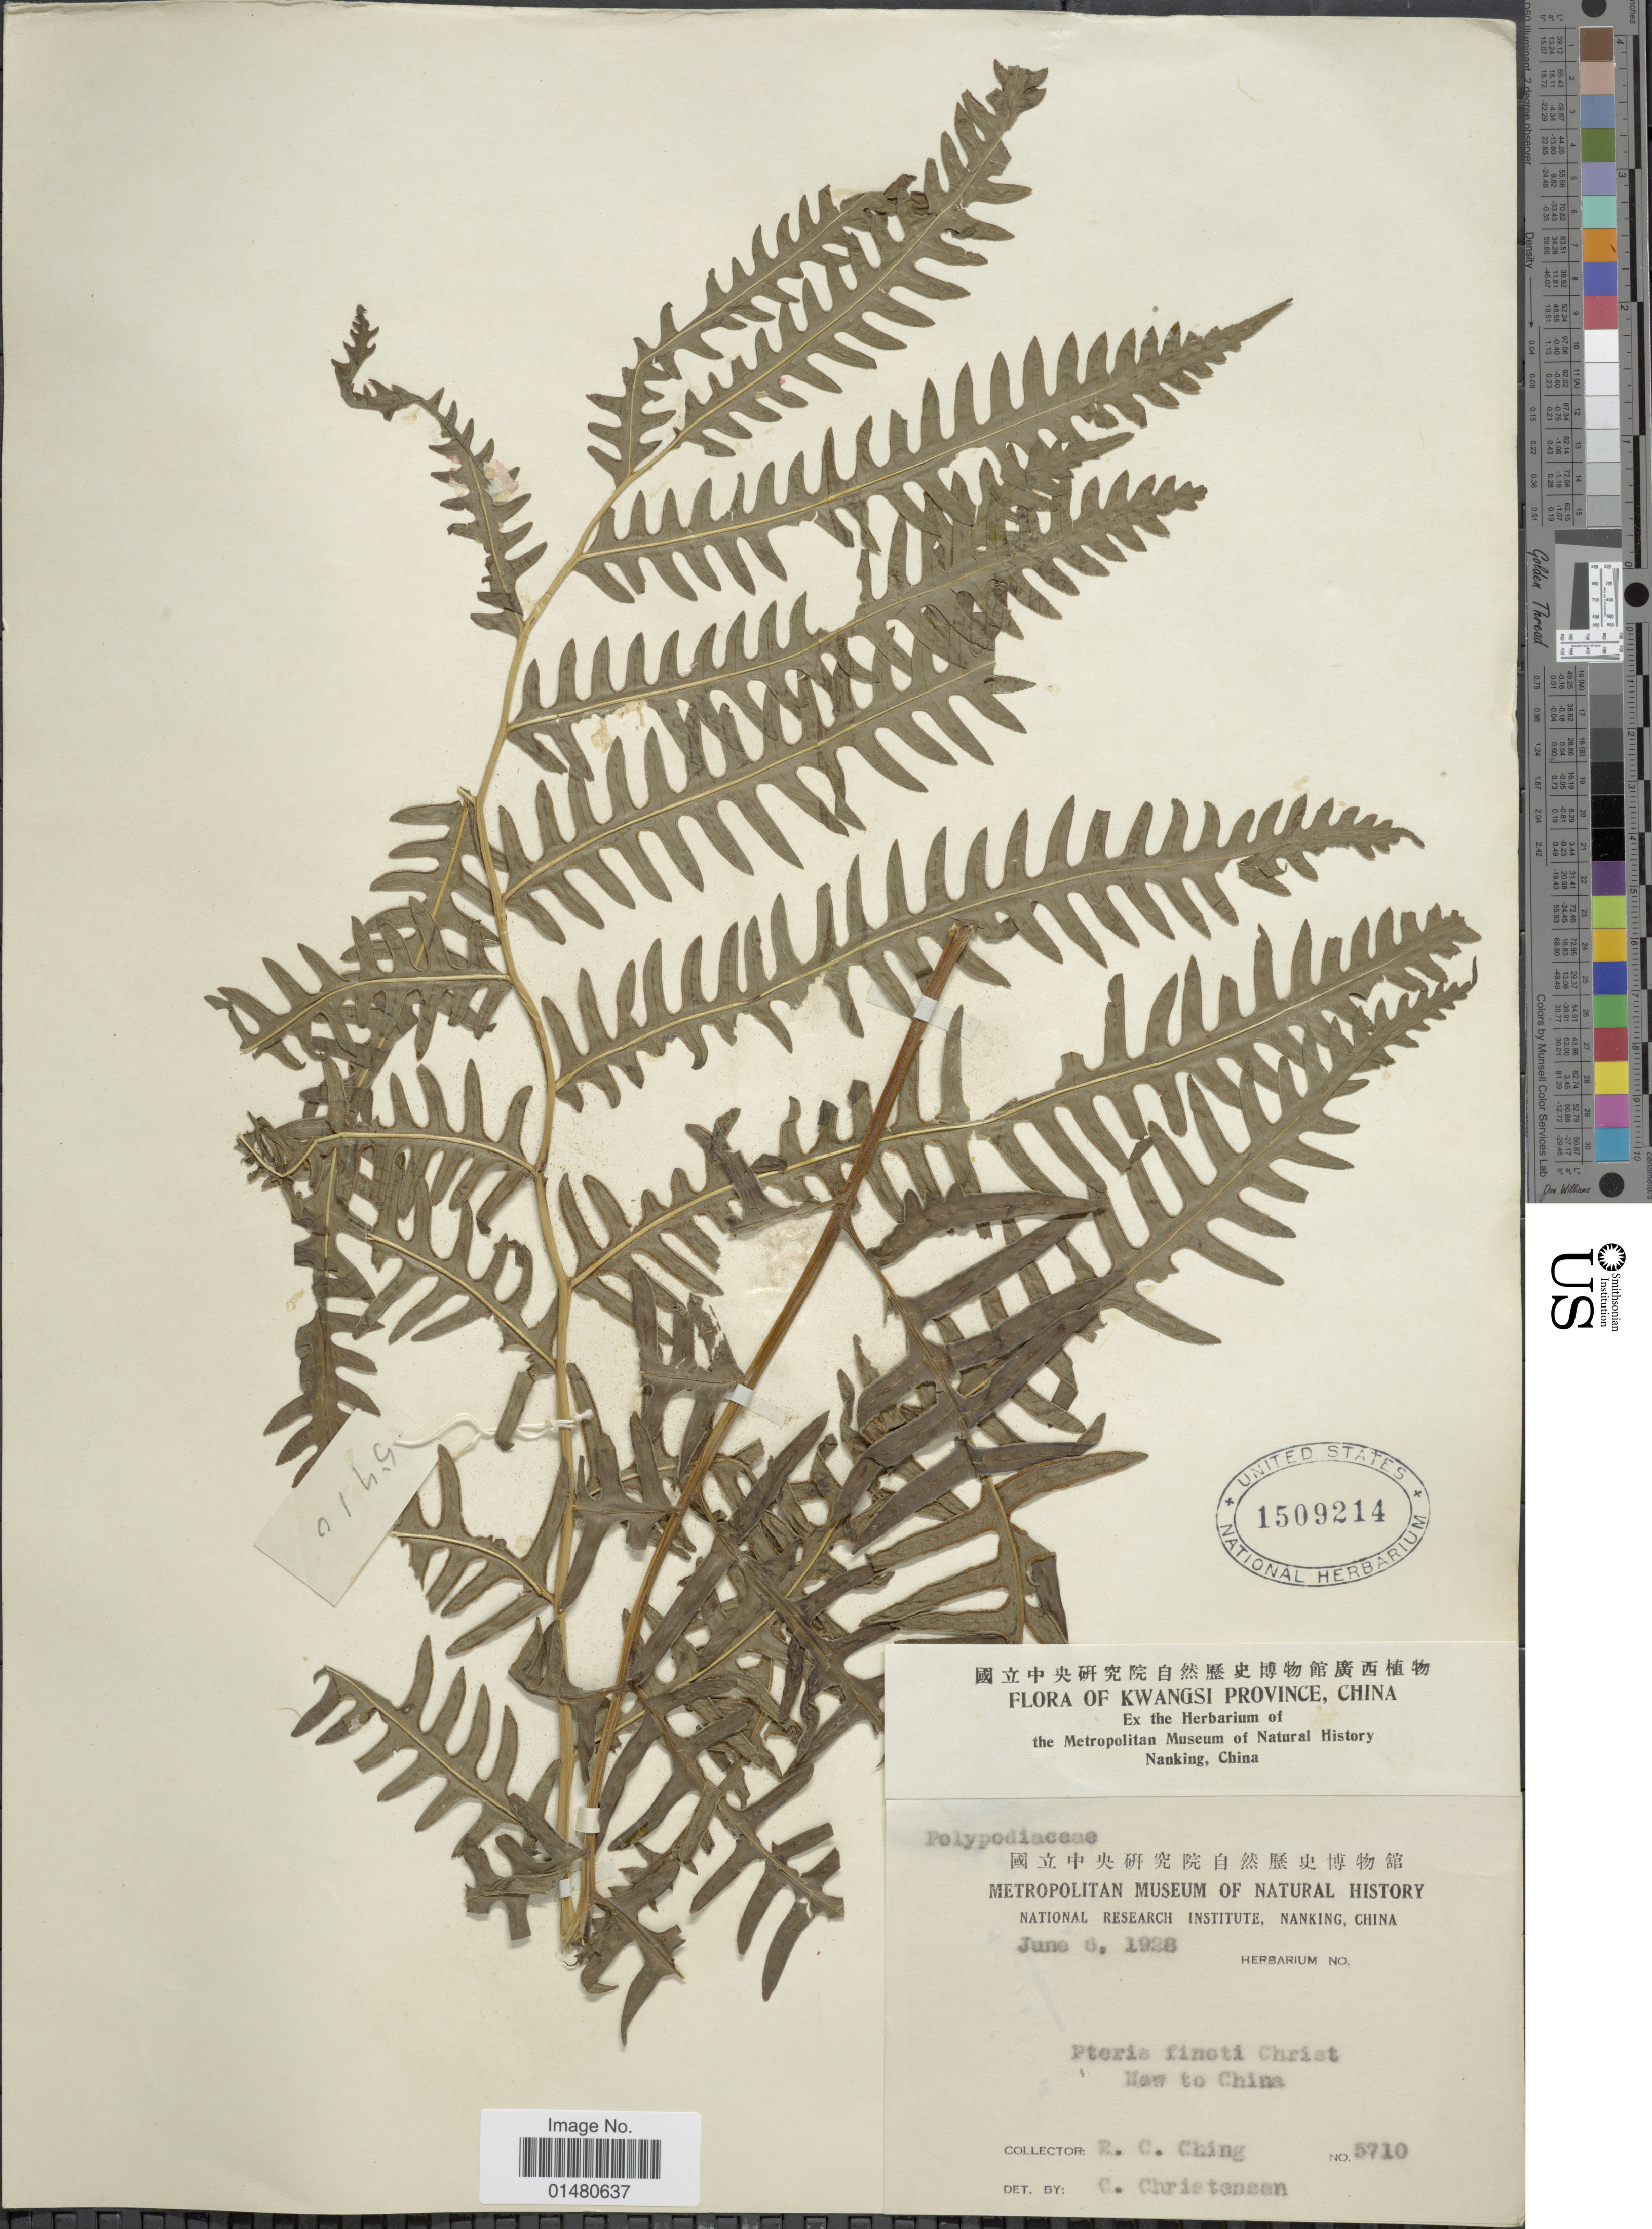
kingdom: Plantae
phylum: Tracheophyta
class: Polypodiopsida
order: Polypodiales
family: Pteridaceae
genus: Pteris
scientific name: Pteris finotii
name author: Christ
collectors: R. C. Ching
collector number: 5710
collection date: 1928-06-06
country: China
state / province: Guangxi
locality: Kwangsi Province,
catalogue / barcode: US 1509214